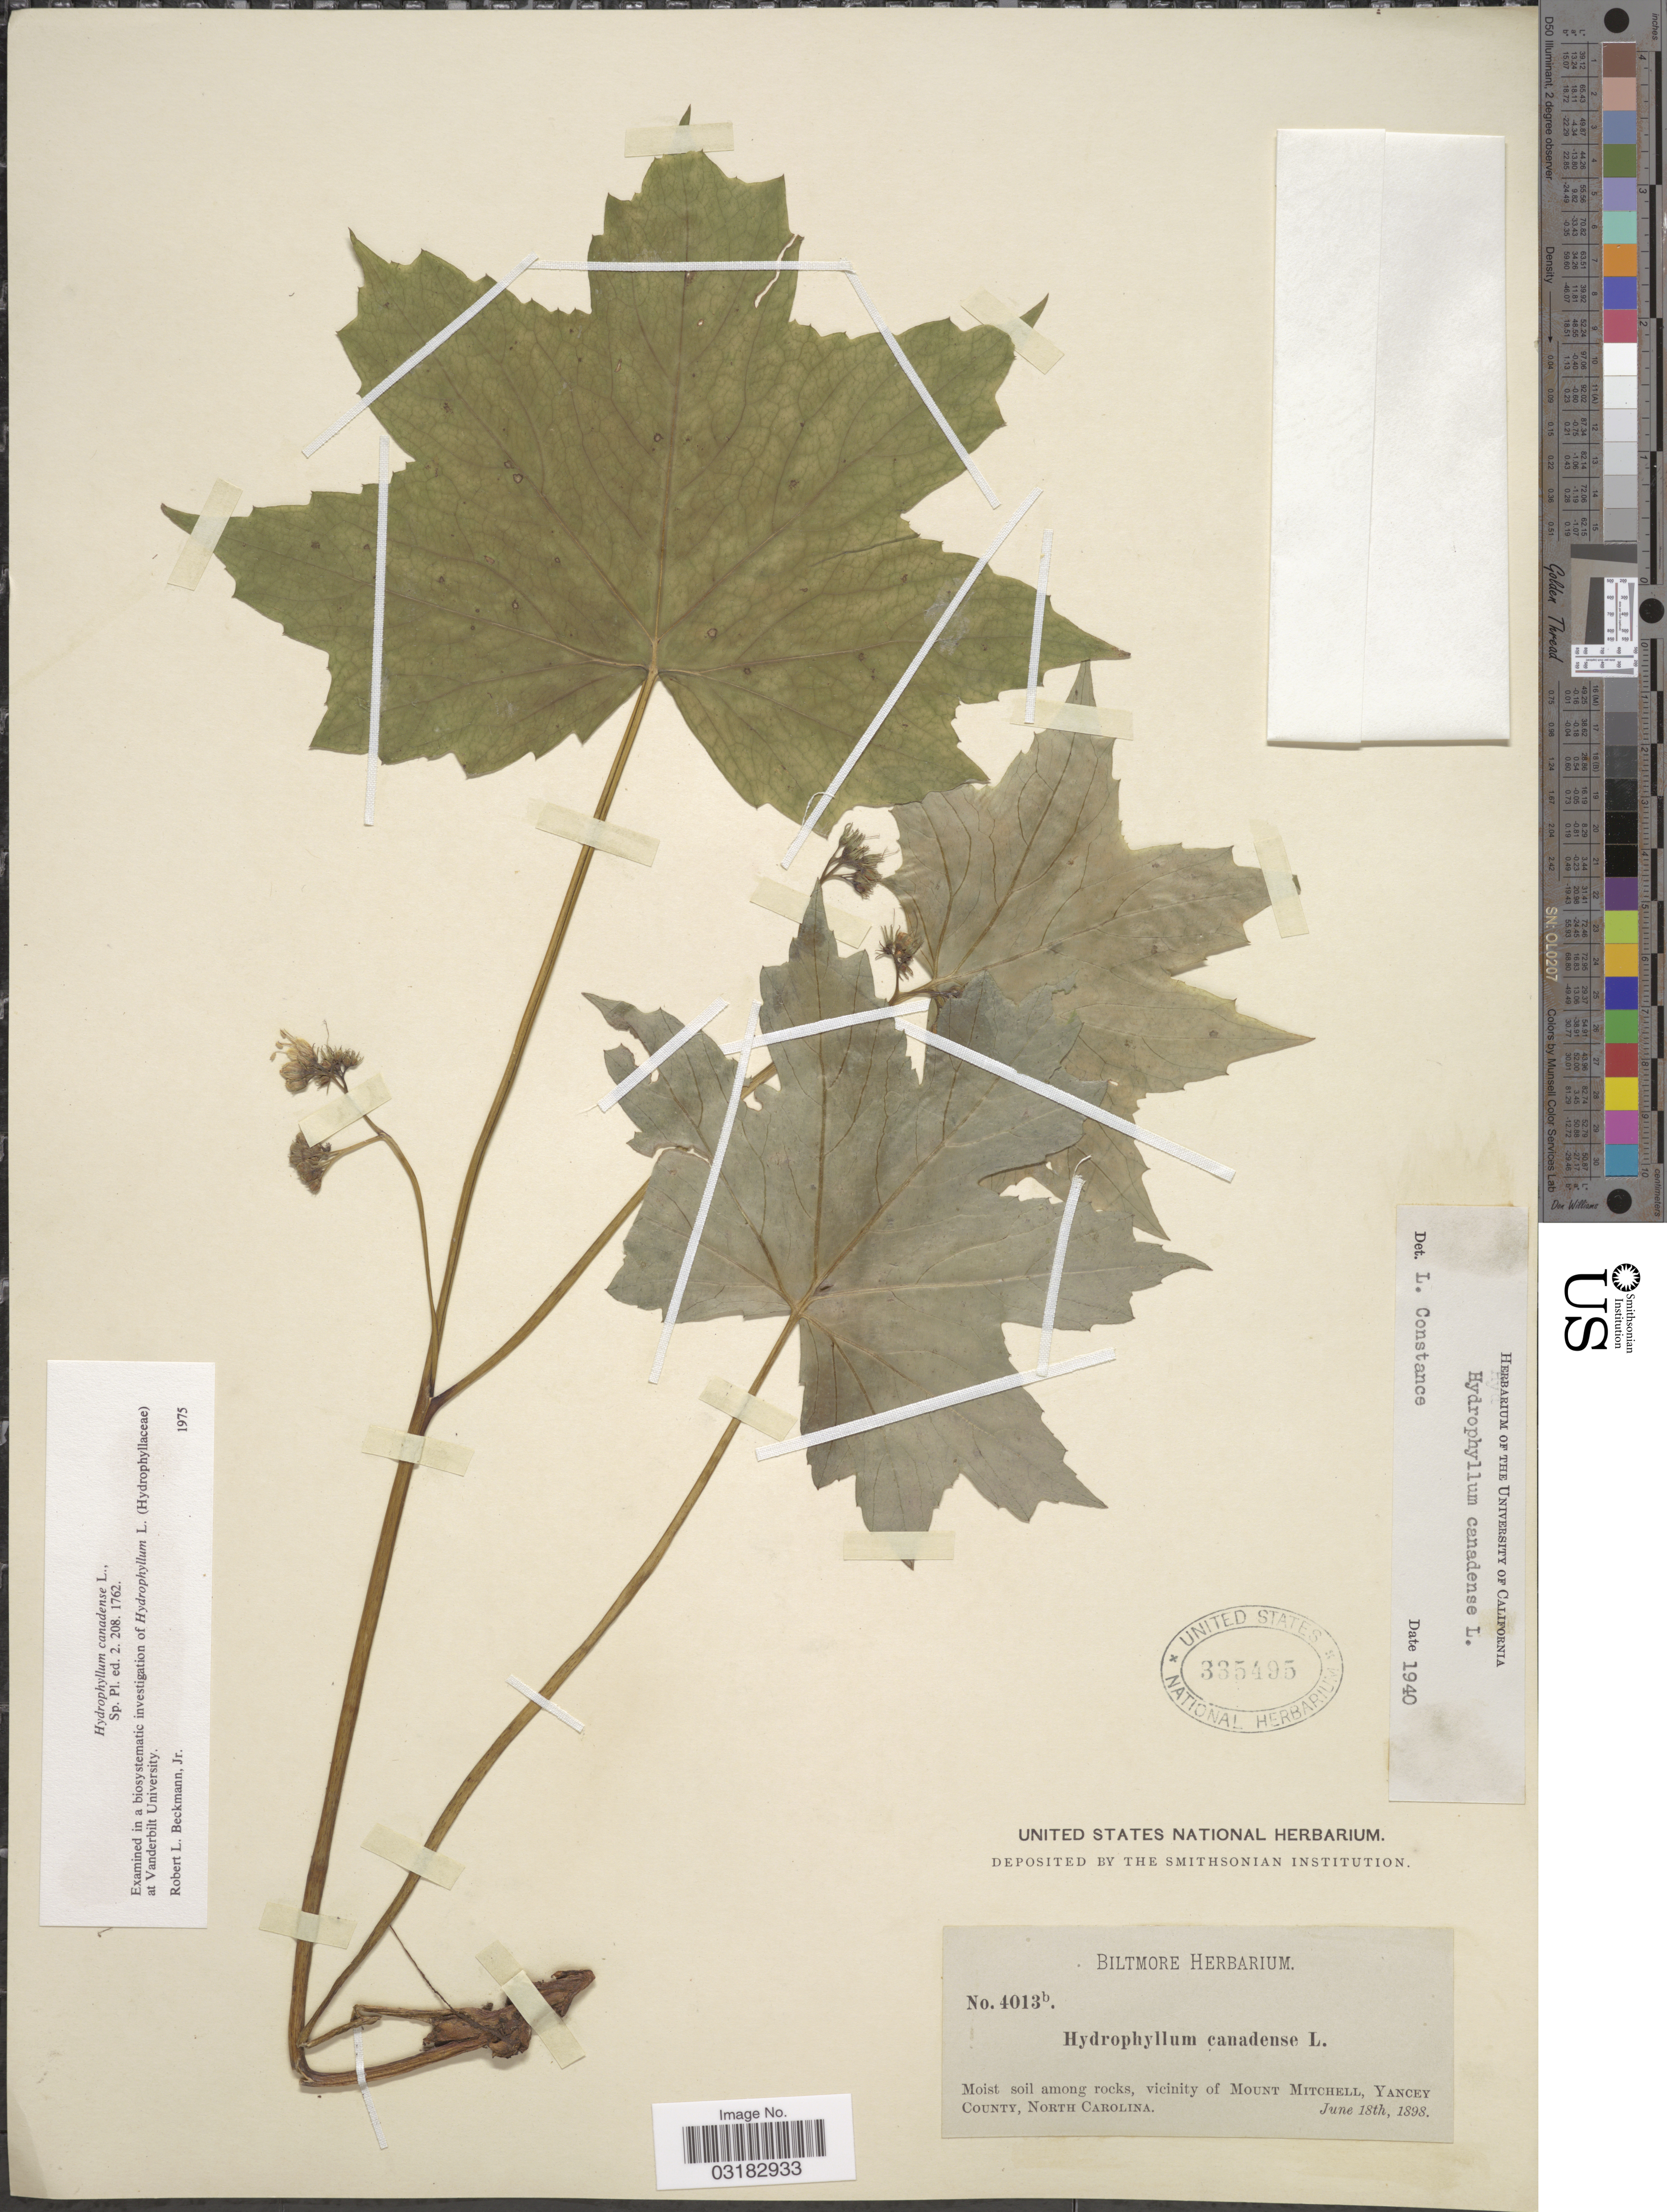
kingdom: Plantae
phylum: Tracheophyta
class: Magnoliopsida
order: Boraginales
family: Hydrophyllaceae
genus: Hydrophyllum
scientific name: Hydrophyllum canadense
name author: L.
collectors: ex herb. Biltmore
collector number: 4013b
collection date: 1898-06-18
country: United States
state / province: North Carolina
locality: Vicinity of Mount Mitchell, Yancey County.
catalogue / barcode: US 335495